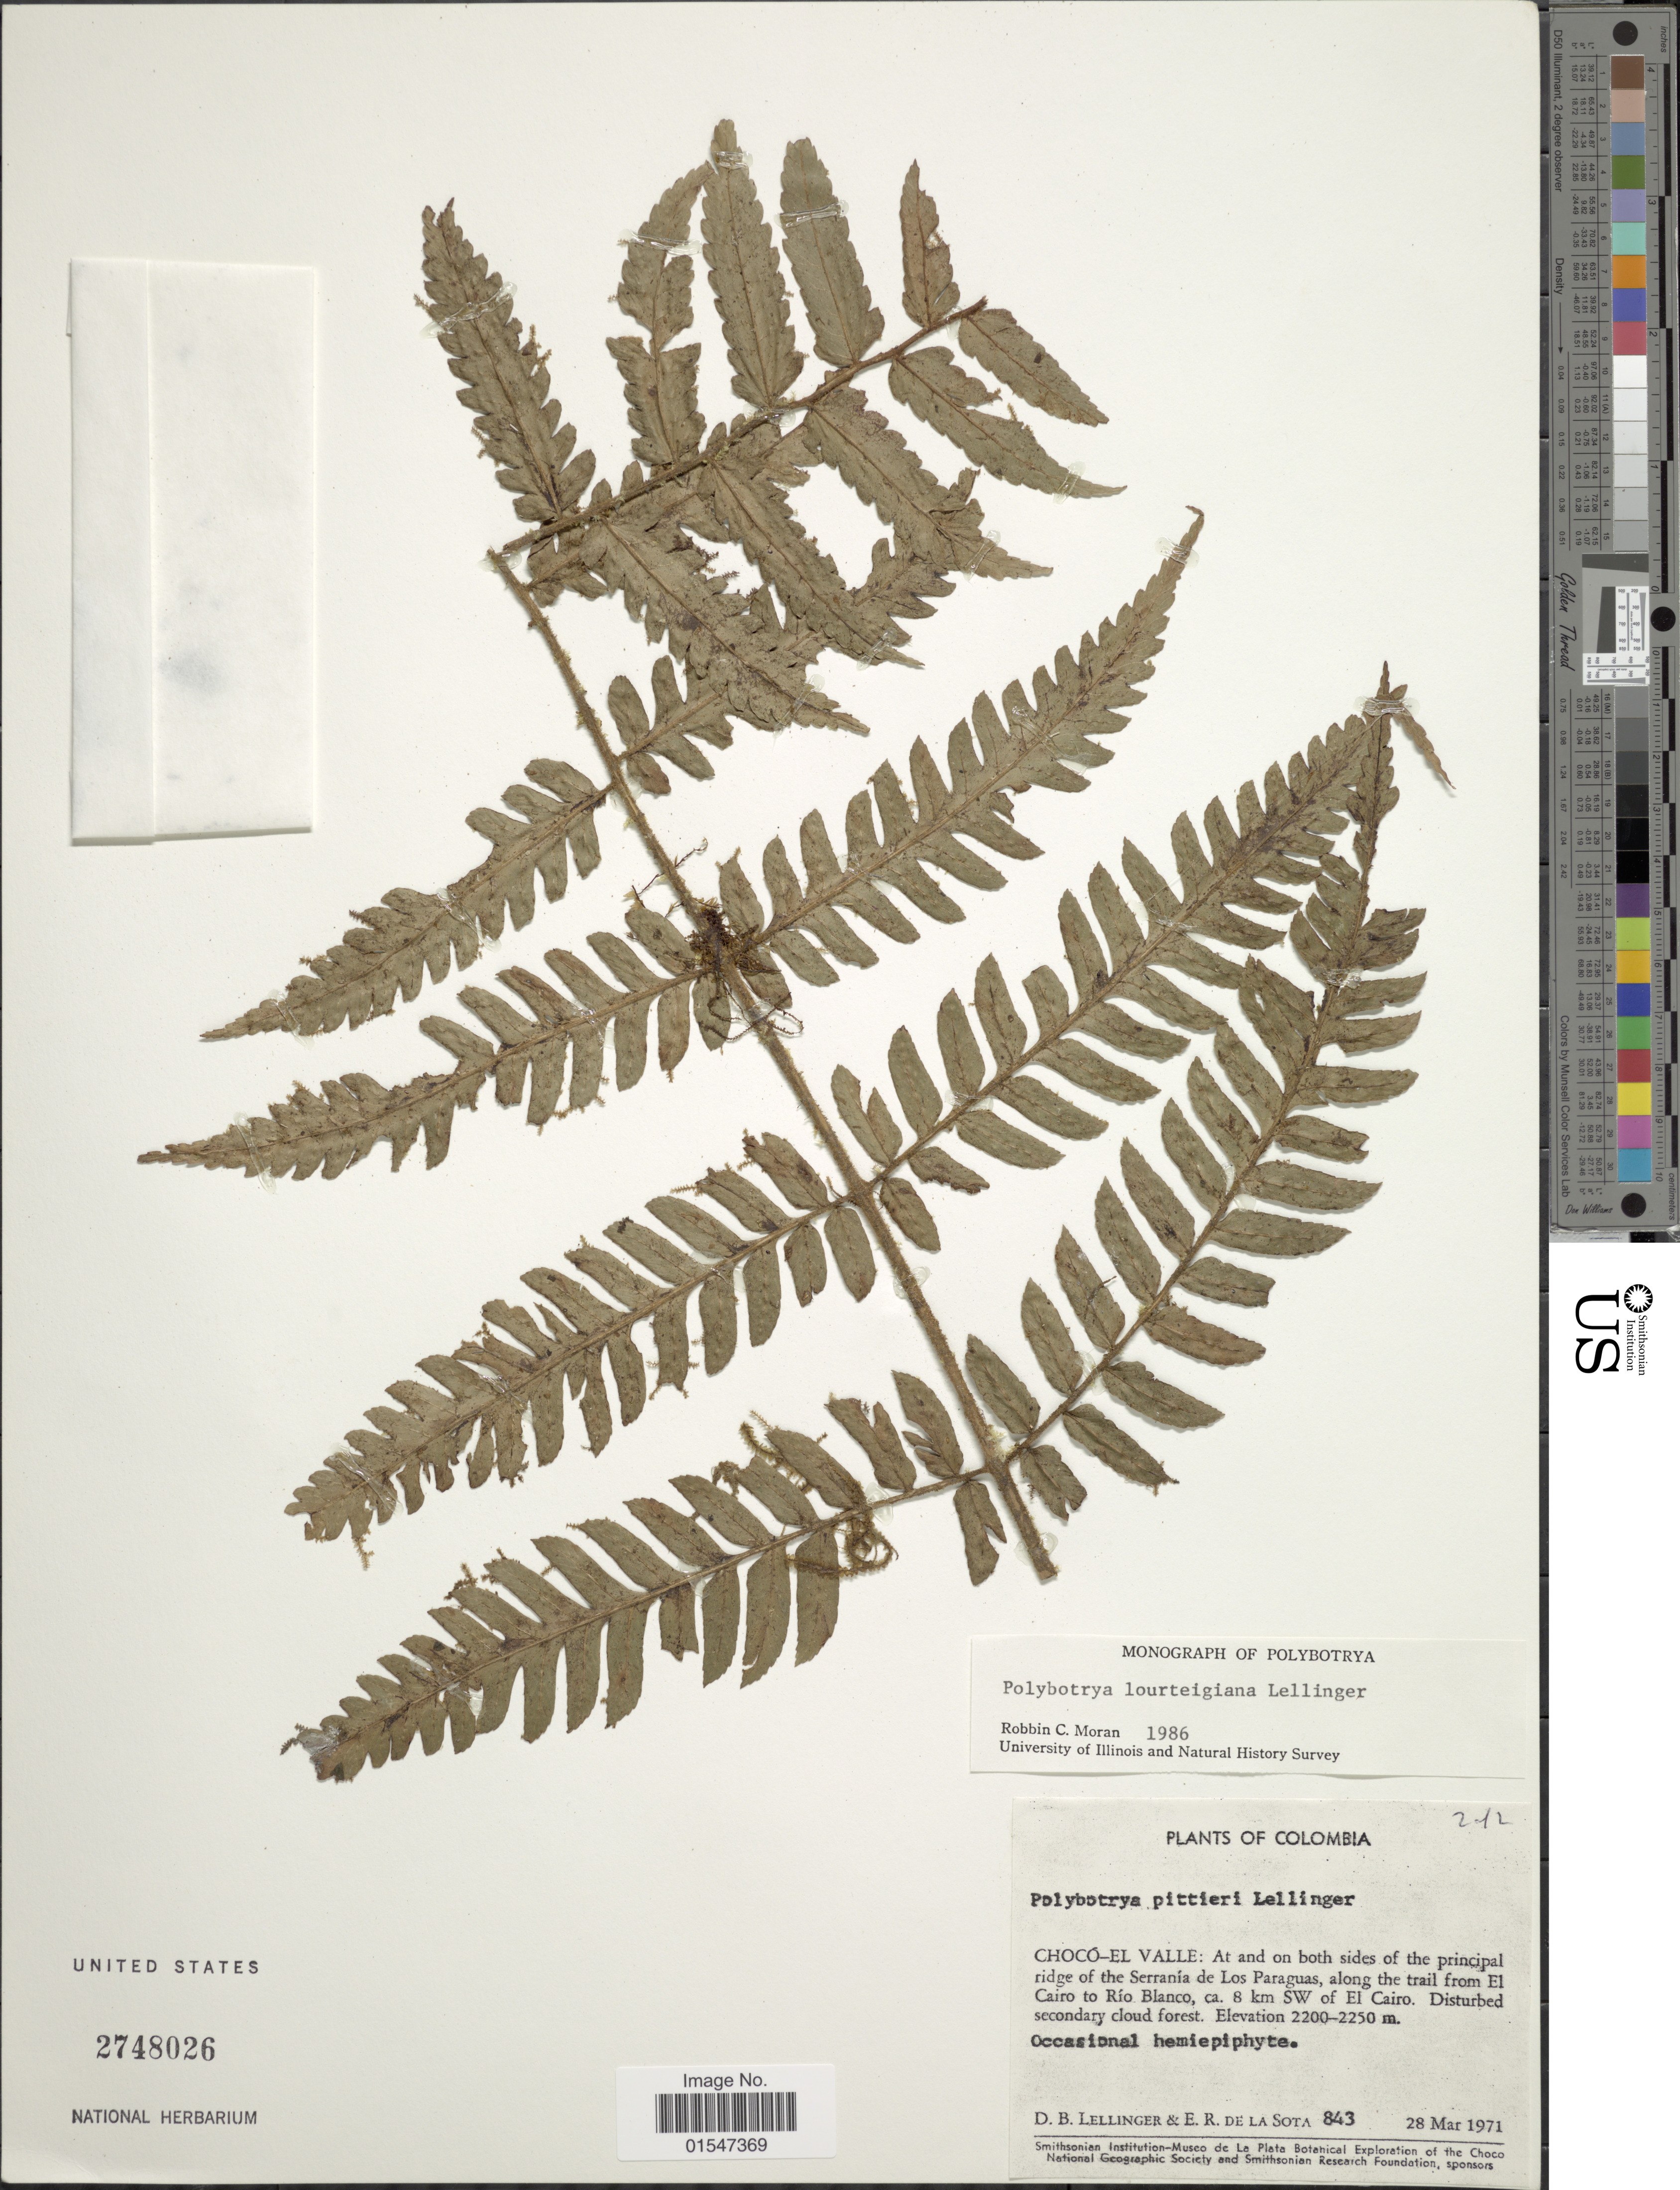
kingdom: Plantae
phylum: Tracheophyta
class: Polypodiopsida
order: Polypodiales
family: Dryopteridaceae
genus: Polybotrya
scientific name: Polybotrya lourteigiana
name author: Lellinger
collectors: D. B. Lellinger & E. R. de la Sota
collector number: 843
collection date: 1971-03-28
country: Colombia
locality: Chocó- El Valle: at and on both sides of the principal ridge of the Serranía de los Paraguas, along the trail from El Cairo to Río Blanco, ca. 8 km SW of El Cairo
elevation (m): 2200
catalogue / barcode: US 2748026